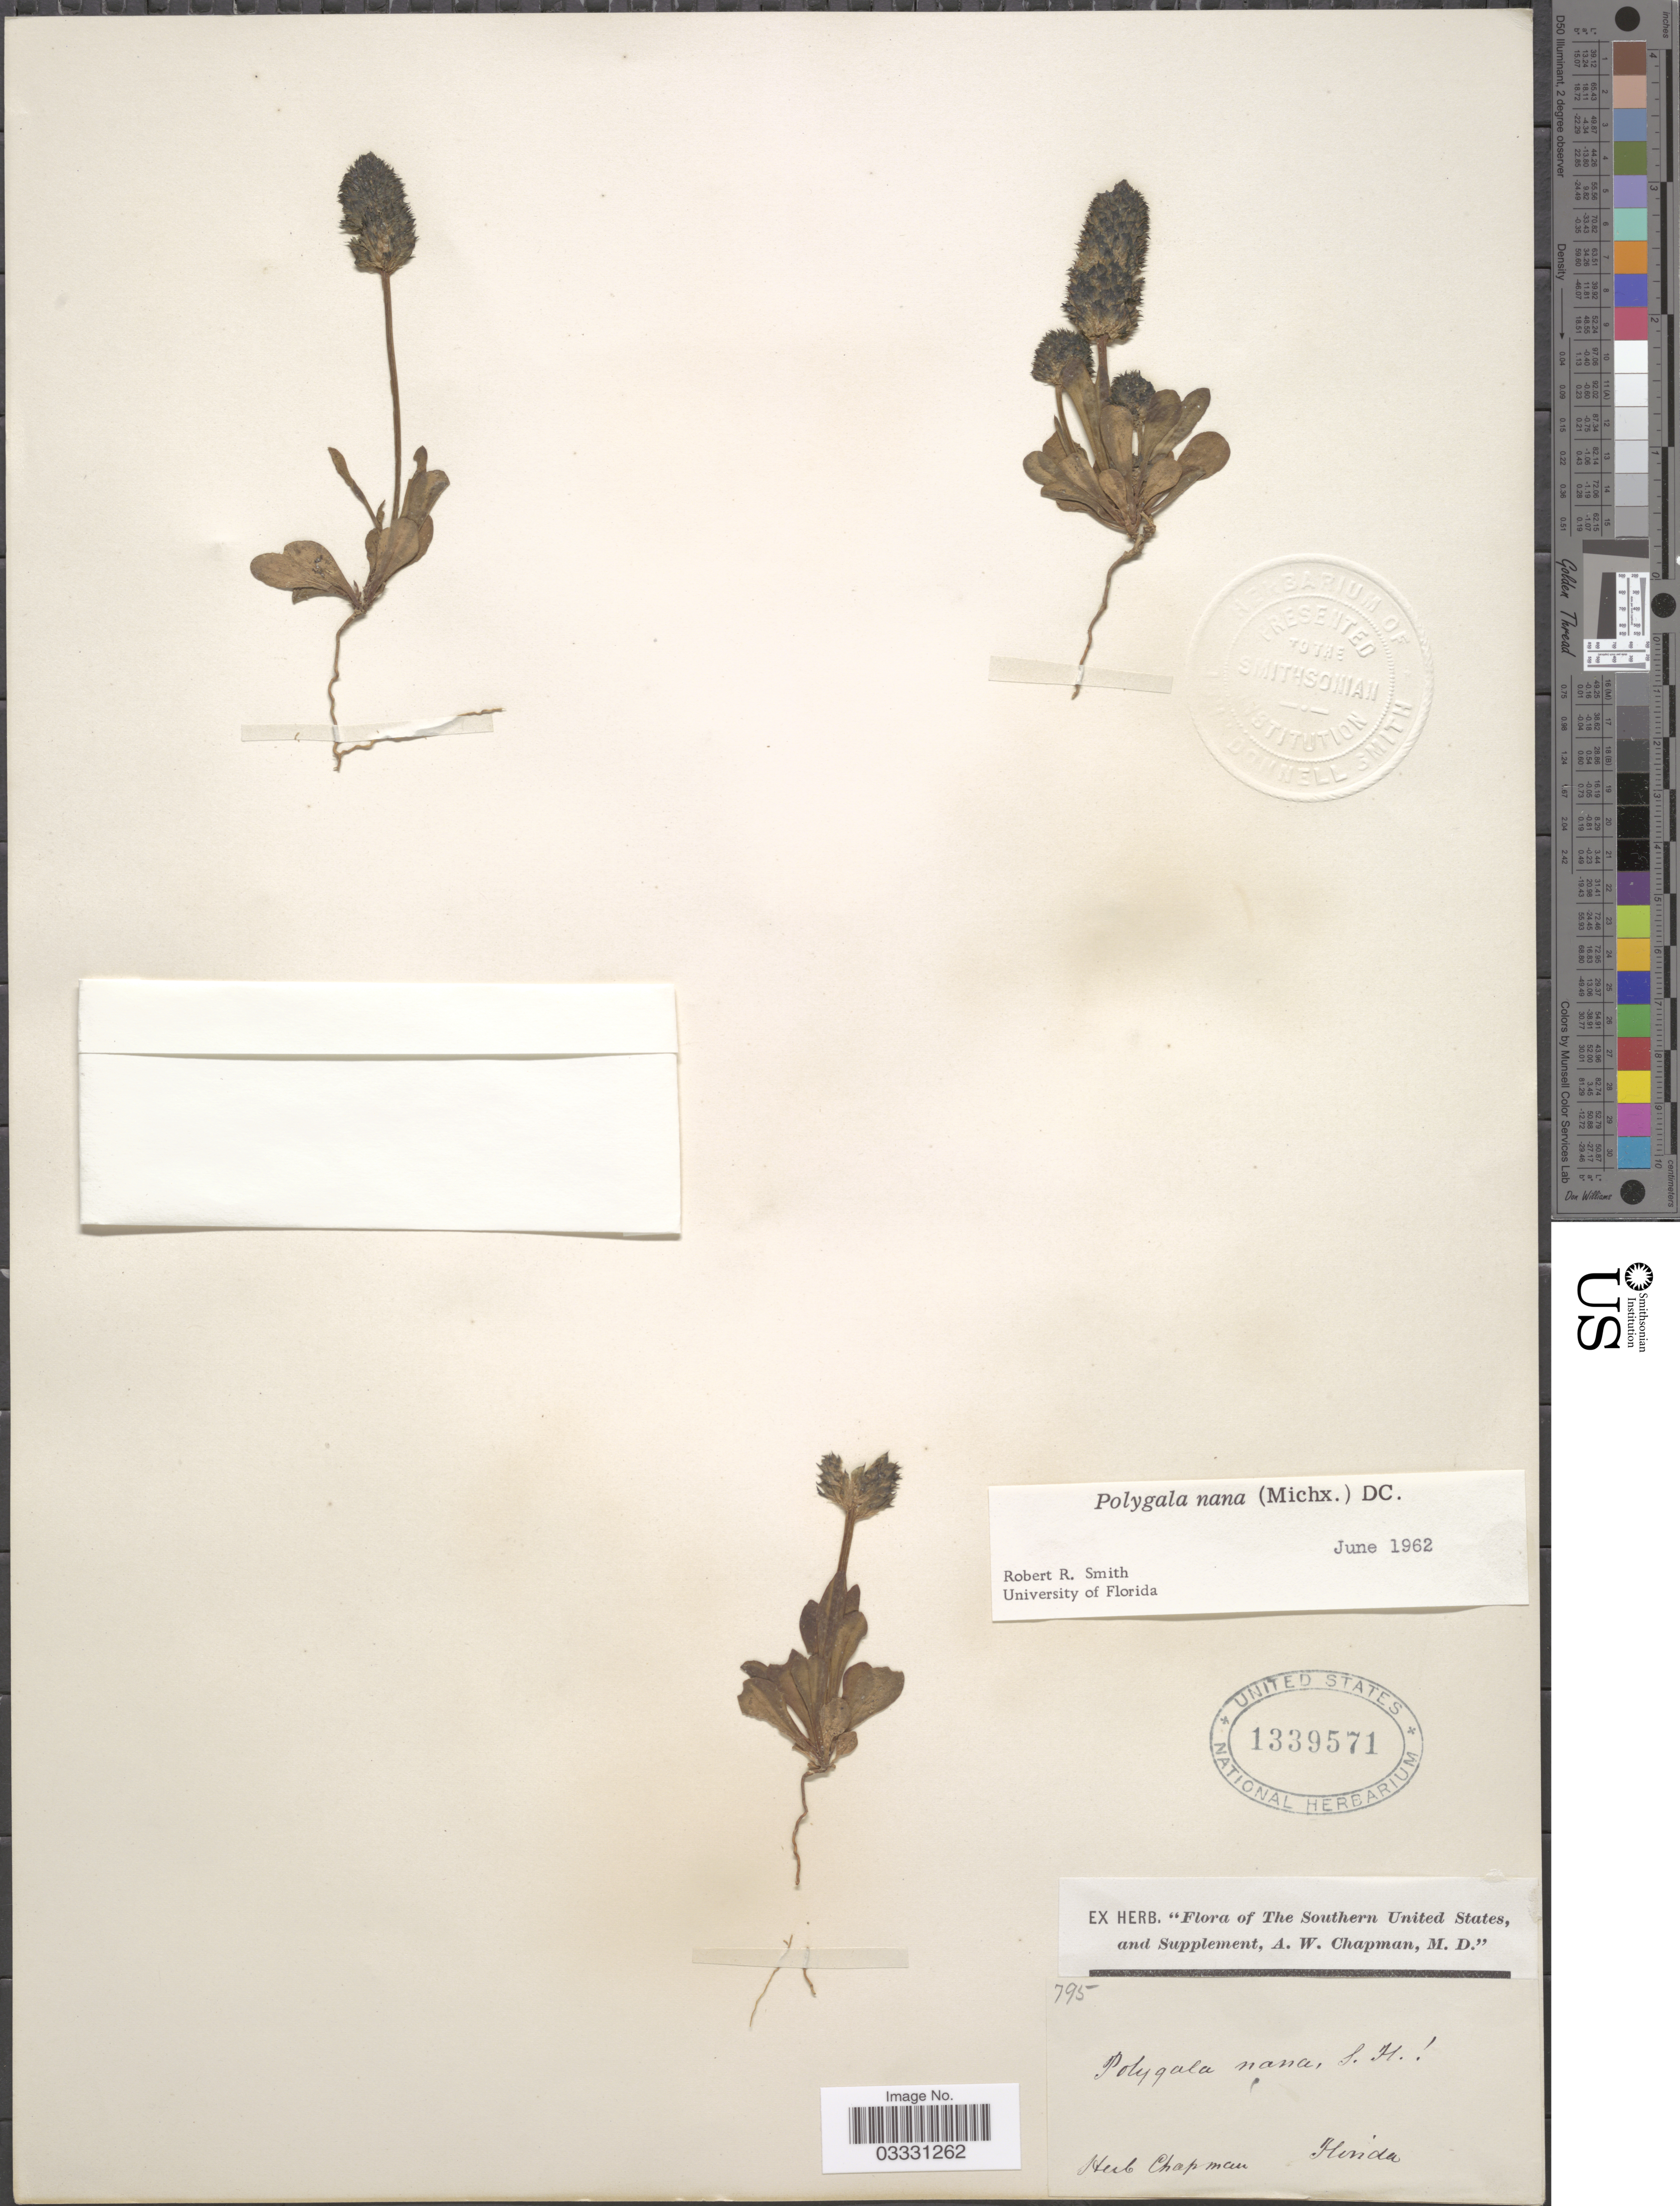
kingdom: Plantae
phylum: Tracheophyta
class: Magnoliopsida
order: Fabales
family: Polygalaceae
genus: Polygala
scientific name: Polygala nana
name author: (Michx.) DC.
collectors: ex herb. Chapman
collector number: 795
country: United States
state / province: Florida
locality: The Southern United States.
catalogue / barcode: US 1339571